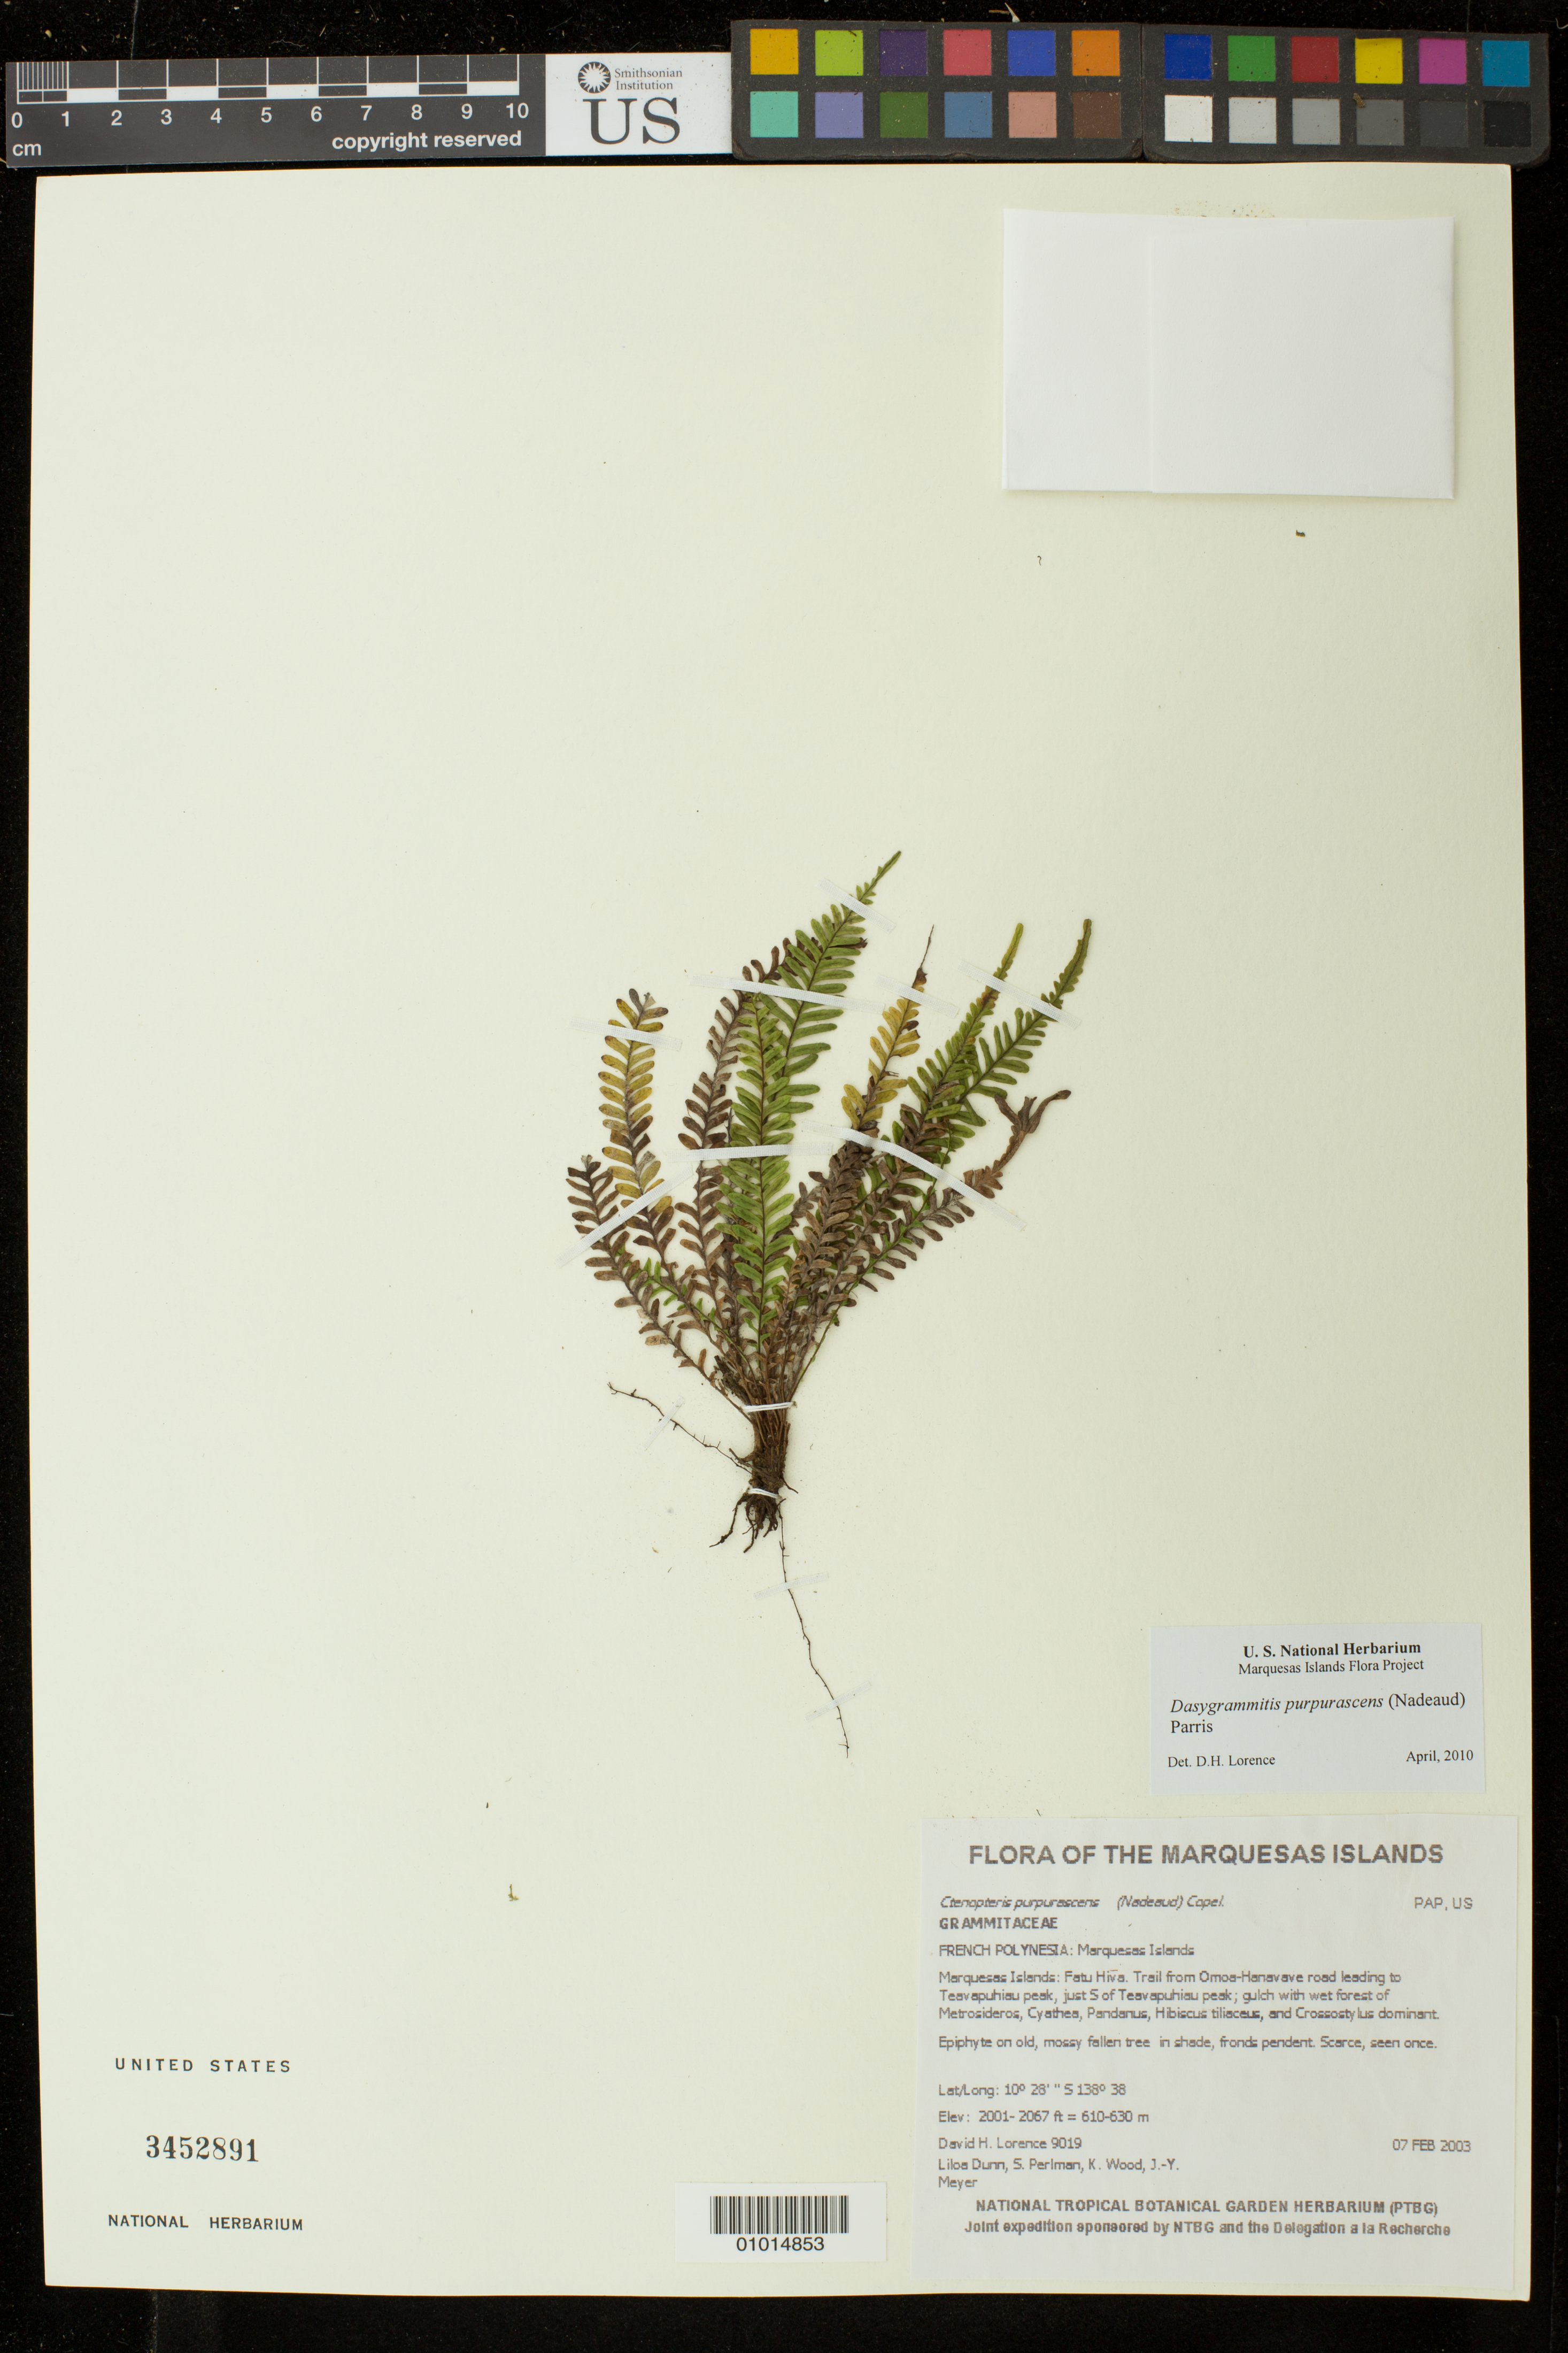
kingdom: Plantae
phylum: Tracheophyta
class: Polypodiopsida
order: Polypodiales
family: Polypodiaceae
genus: Dasygrammitis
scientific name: Dasygrammitis purpurascens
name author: (Nadeaud) Parris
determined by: Lorence, David H., (PTBG), National Tropical Botanical Garden (UNITED STATES)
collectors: D. Lorence, L. Dunn, S. P. Perlman, K. R. Wood & J.-Y. Meyer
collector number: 9019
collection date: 2003-02-07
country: French Polynesia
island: Fatu Hiva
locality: Trail from Omoa-Hanavave road leading to Teavapuhiau peak, just S of Teavapuhiau peak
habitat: Gulch with wet forest; scarce, seen once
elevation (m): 610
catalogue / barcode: US 3452891